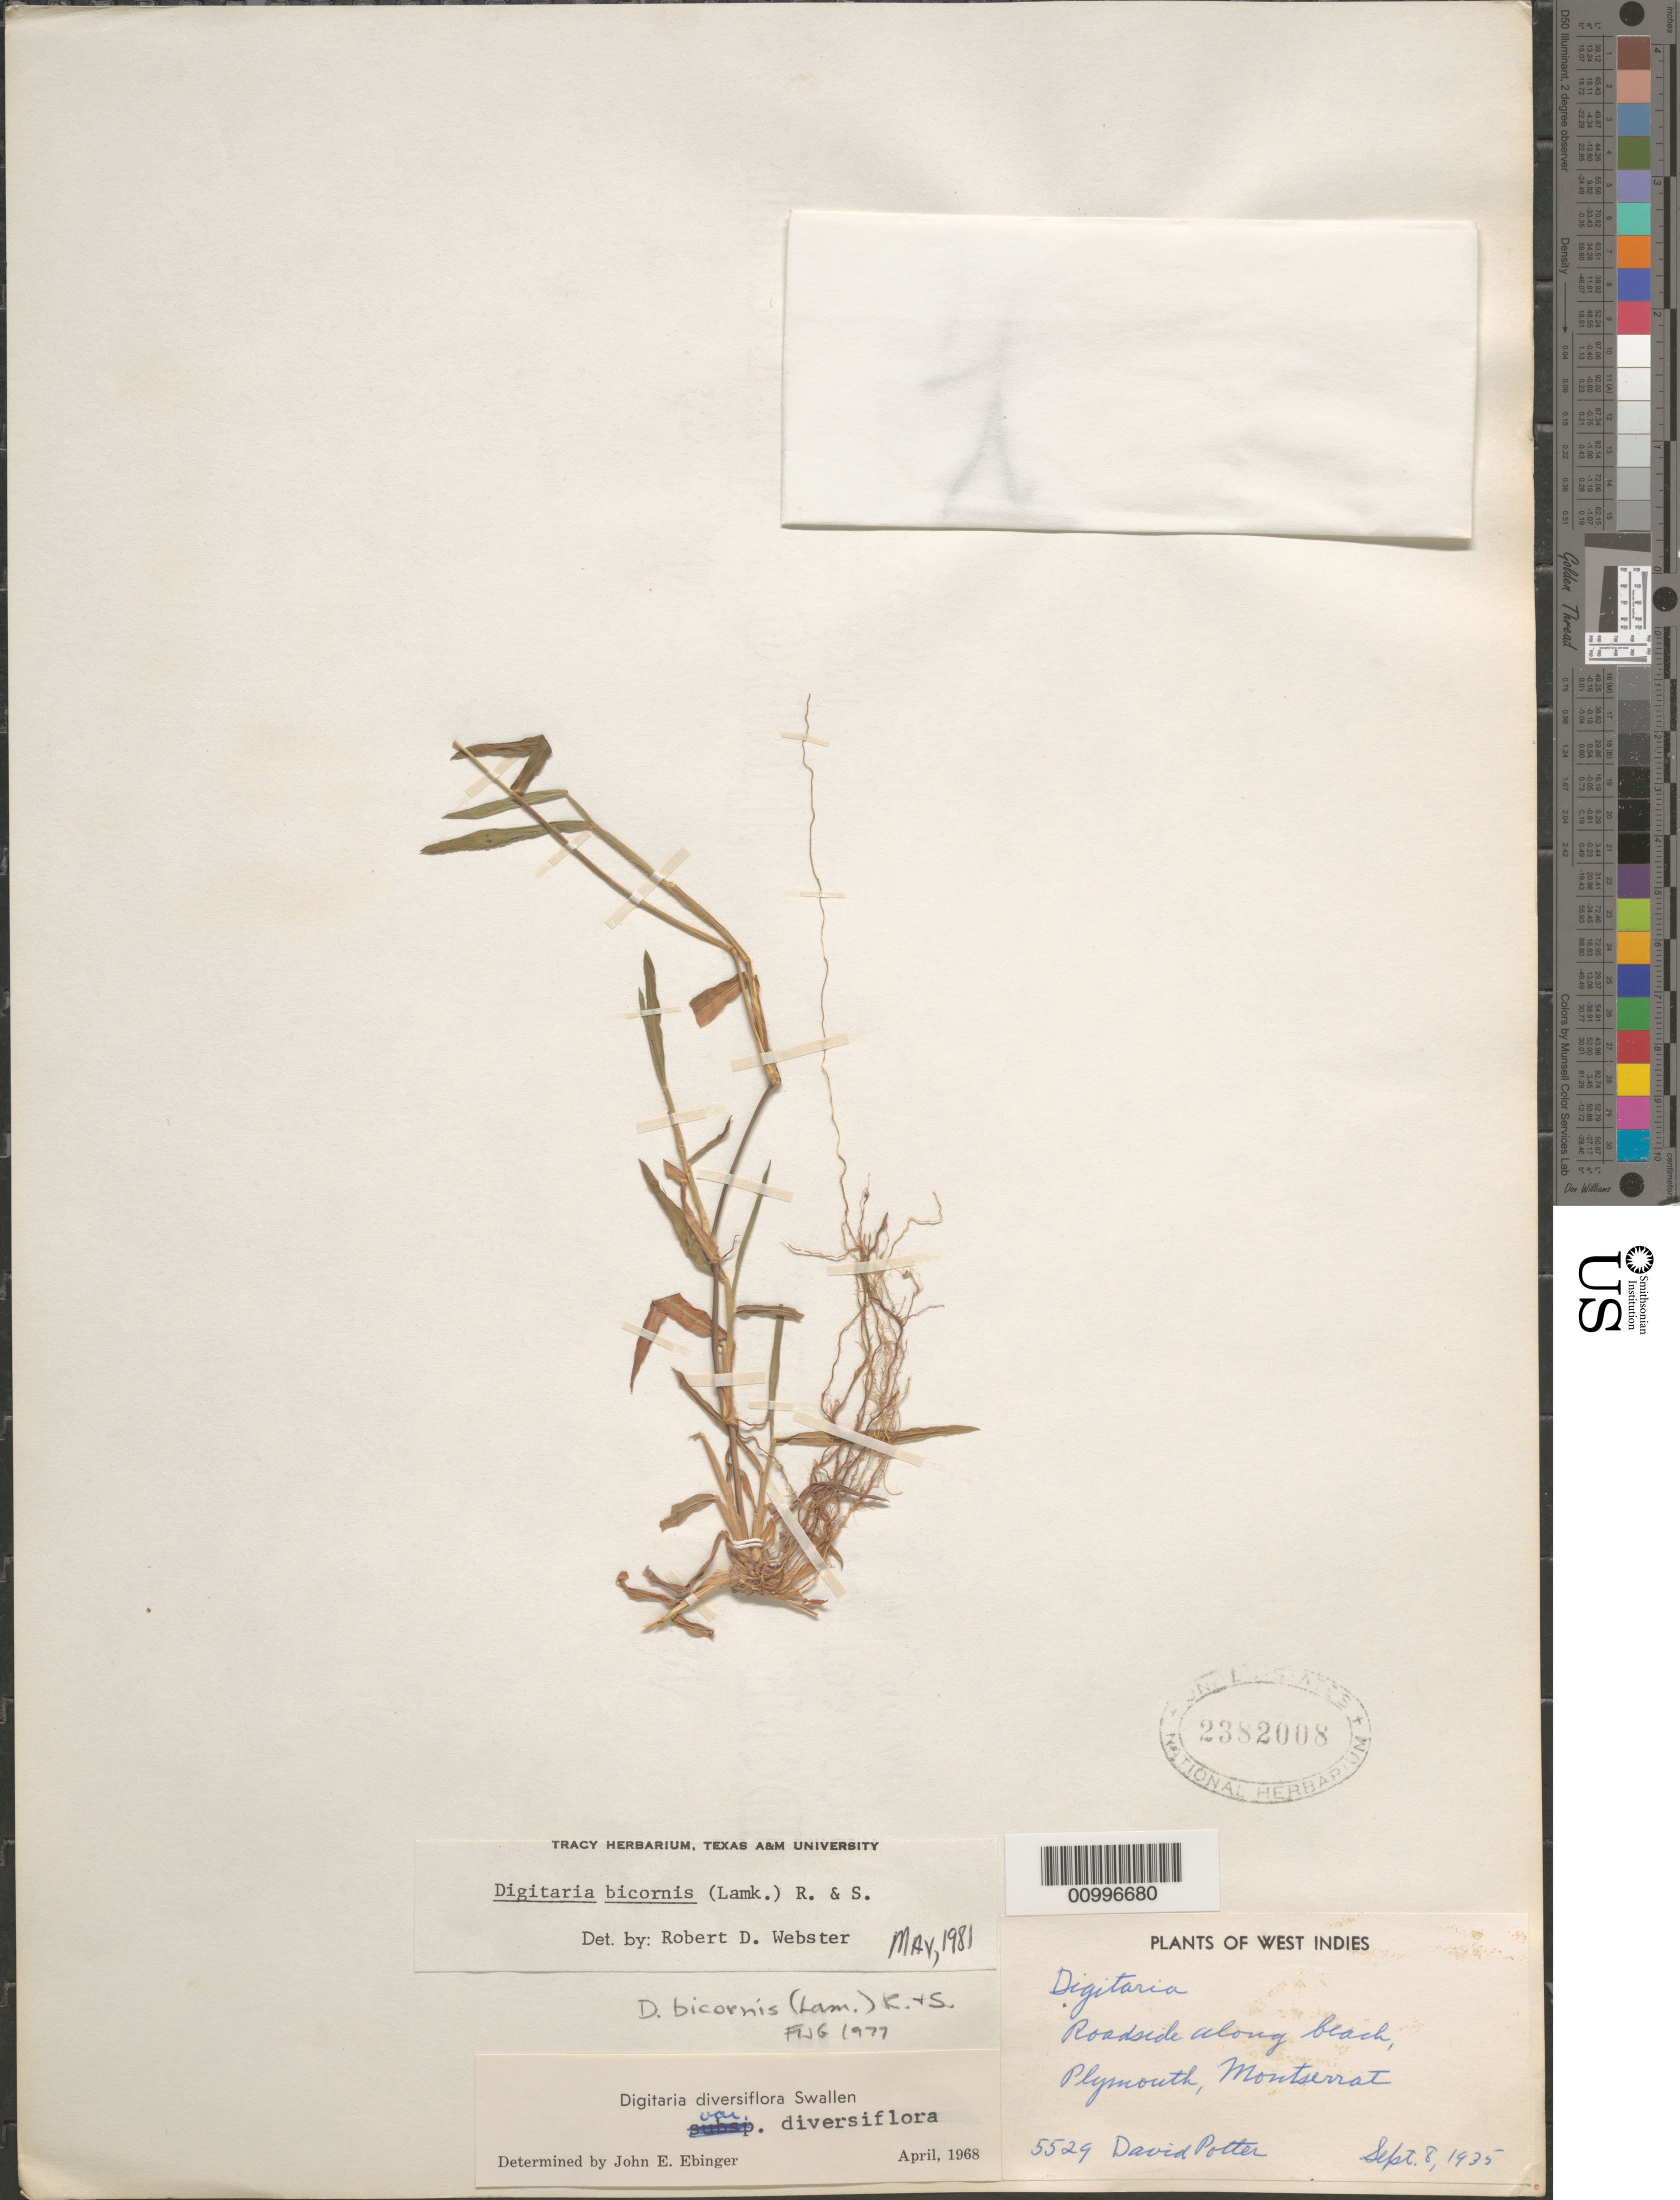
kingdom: Plantae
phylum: Tracheophyta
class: Liliopsida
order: Poales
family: Poaceae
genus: Digitaria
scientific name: Digitaria bicornis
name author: (Lam.) Roem. & Schult.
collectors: D. Potter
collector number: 5529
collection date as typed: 08 Sep 1935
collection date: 1935-09-08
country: Montserrat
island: Montserrat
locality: Plymouth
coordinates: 0 N, 0 E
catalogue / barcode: US 2382008